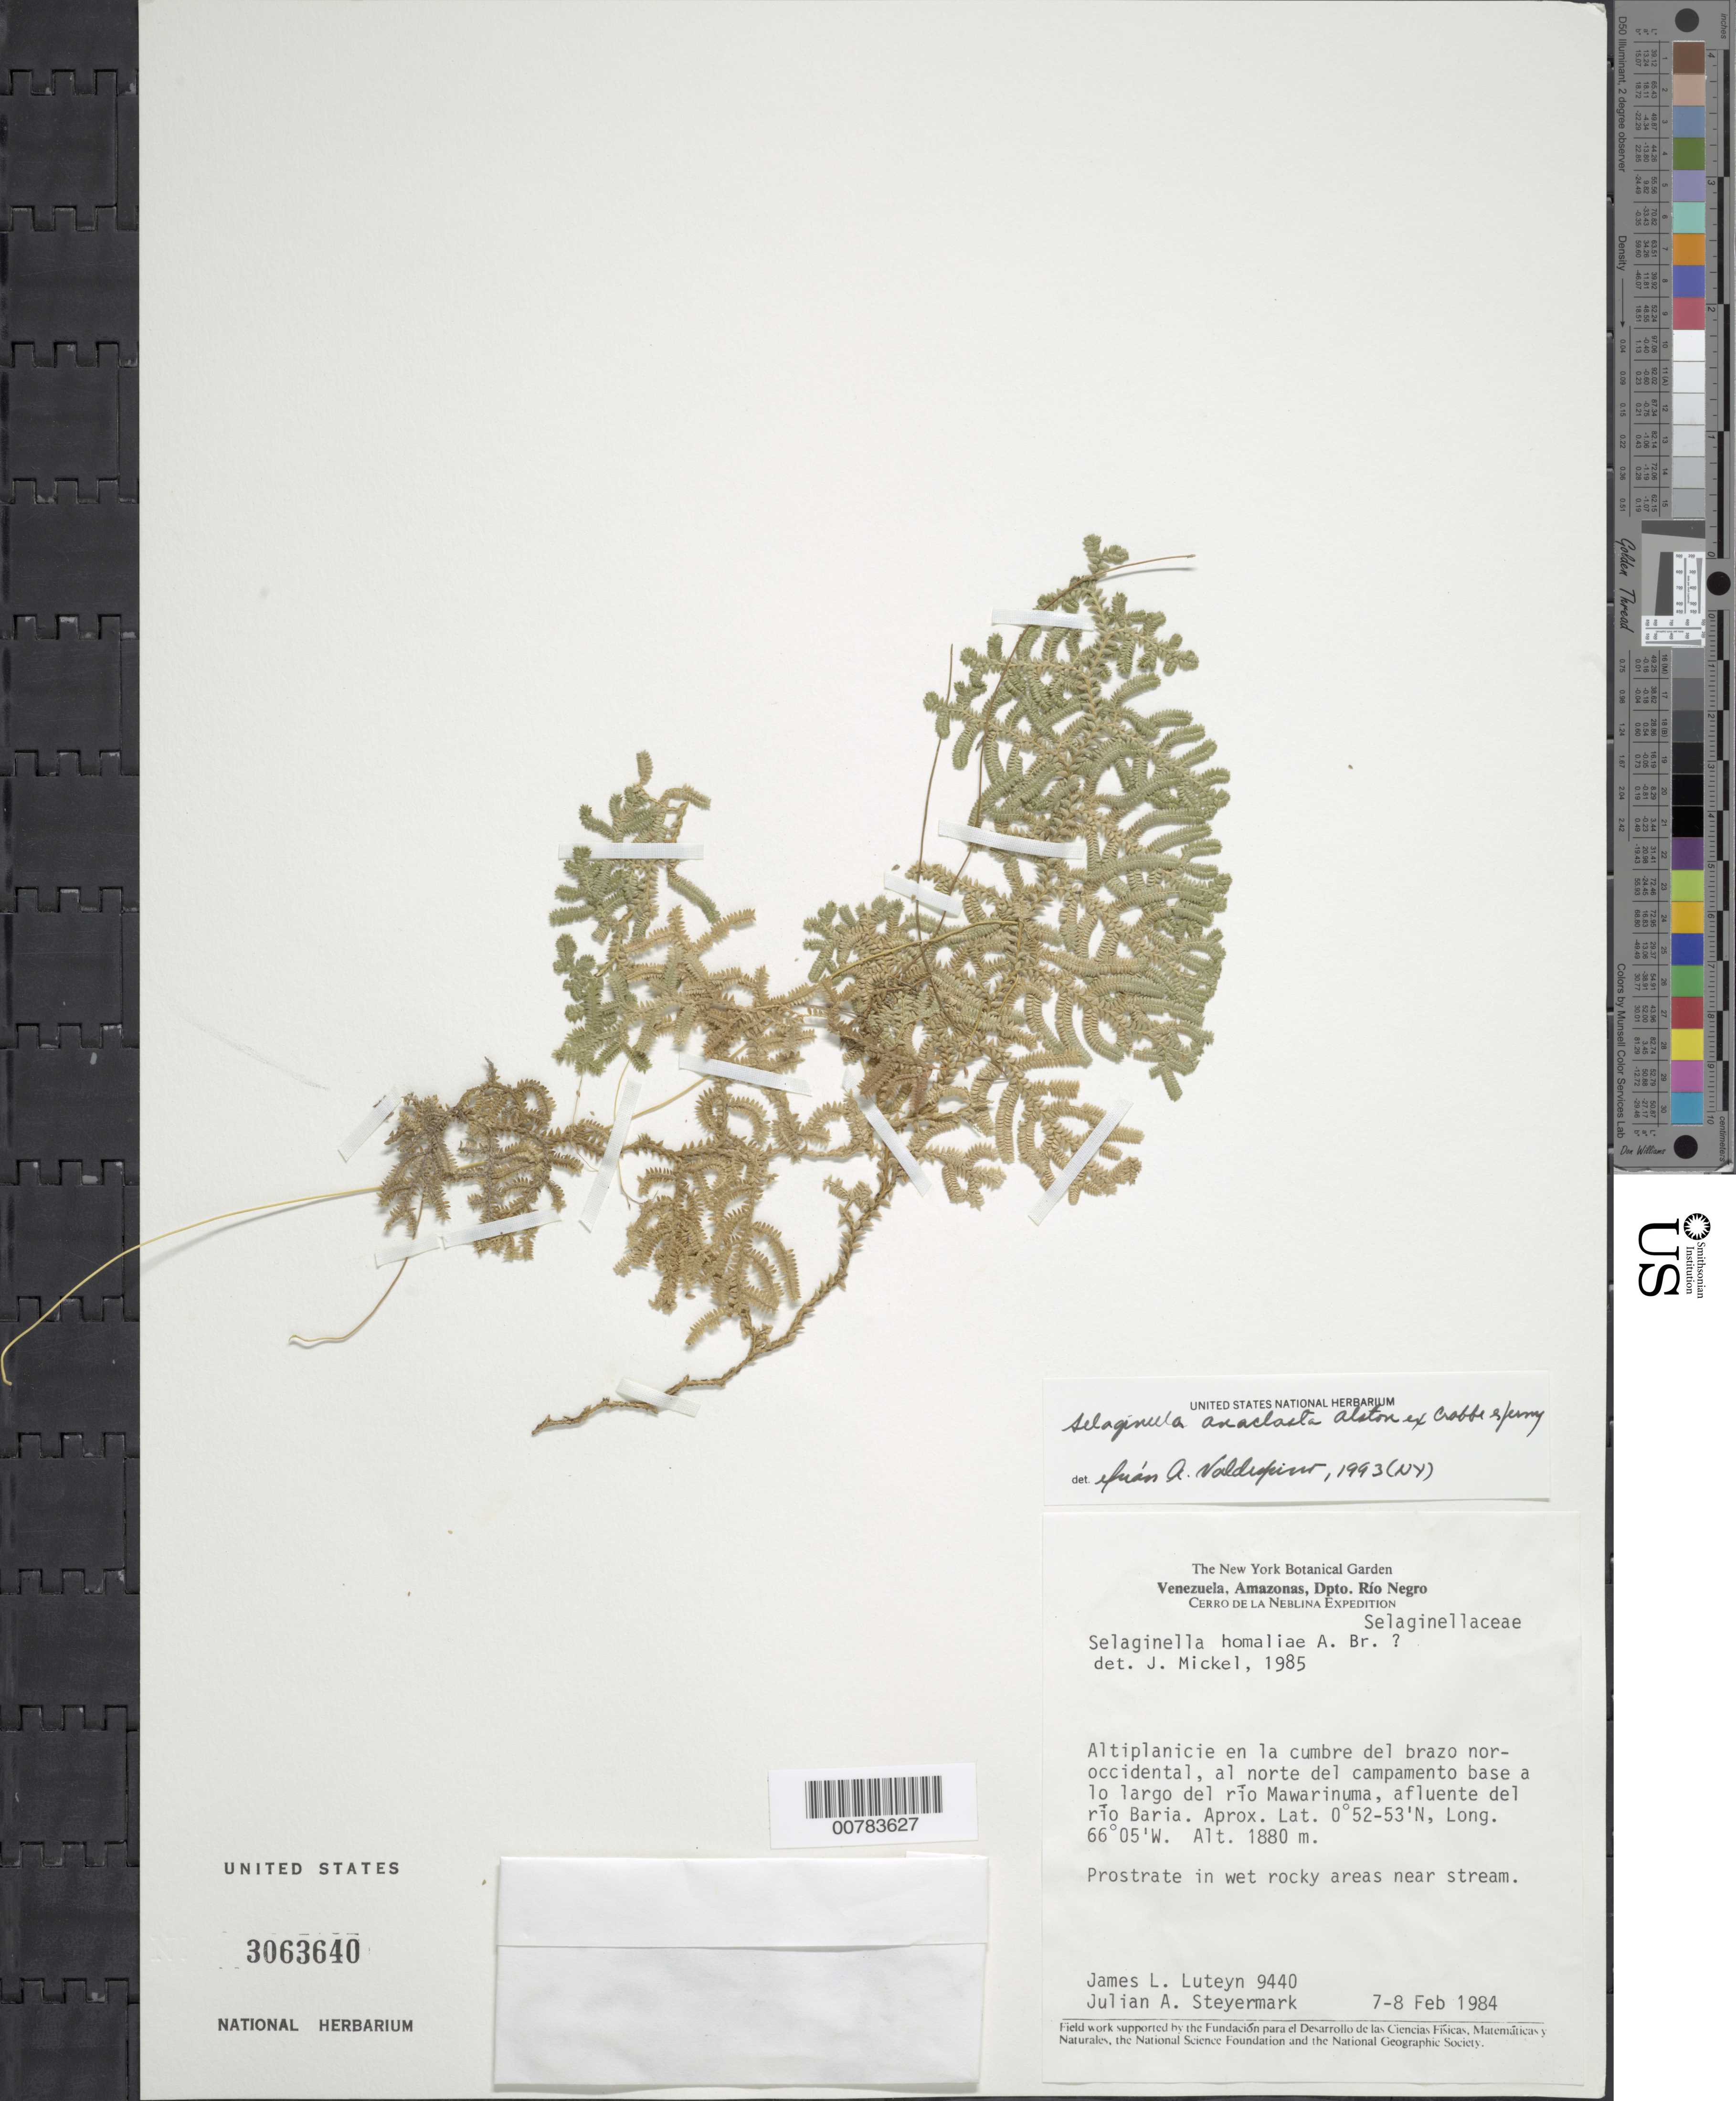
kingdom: Plantae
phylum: Tracheophyta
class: Lycopodiopsida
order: Selaginellales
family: Selaginellaceae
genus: Selaginella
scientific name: Selaginella anaclasta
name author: Alston ex Crabbe & Jermy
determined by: Valdespino, I. A., (PMA), Universidad de Panama (PANAMA)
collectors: J. L. Luteyn & J. Steyermark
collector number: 9440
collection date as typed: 7-Feb-84 to 8-Feb-84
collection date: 1984-02-07/1984-02-08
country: Venezuela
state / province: Amazonas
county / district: Río Negro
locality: Río Mawarinuma, affluent del of Río Baria, al norte del campamento base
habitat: Altiplanicie en la cumbre del brazo nor-occidental, mat-forming within dark cave, in rocks along streamlet, wet rocky areas near stream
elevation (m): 1880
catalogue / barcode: US 3063640